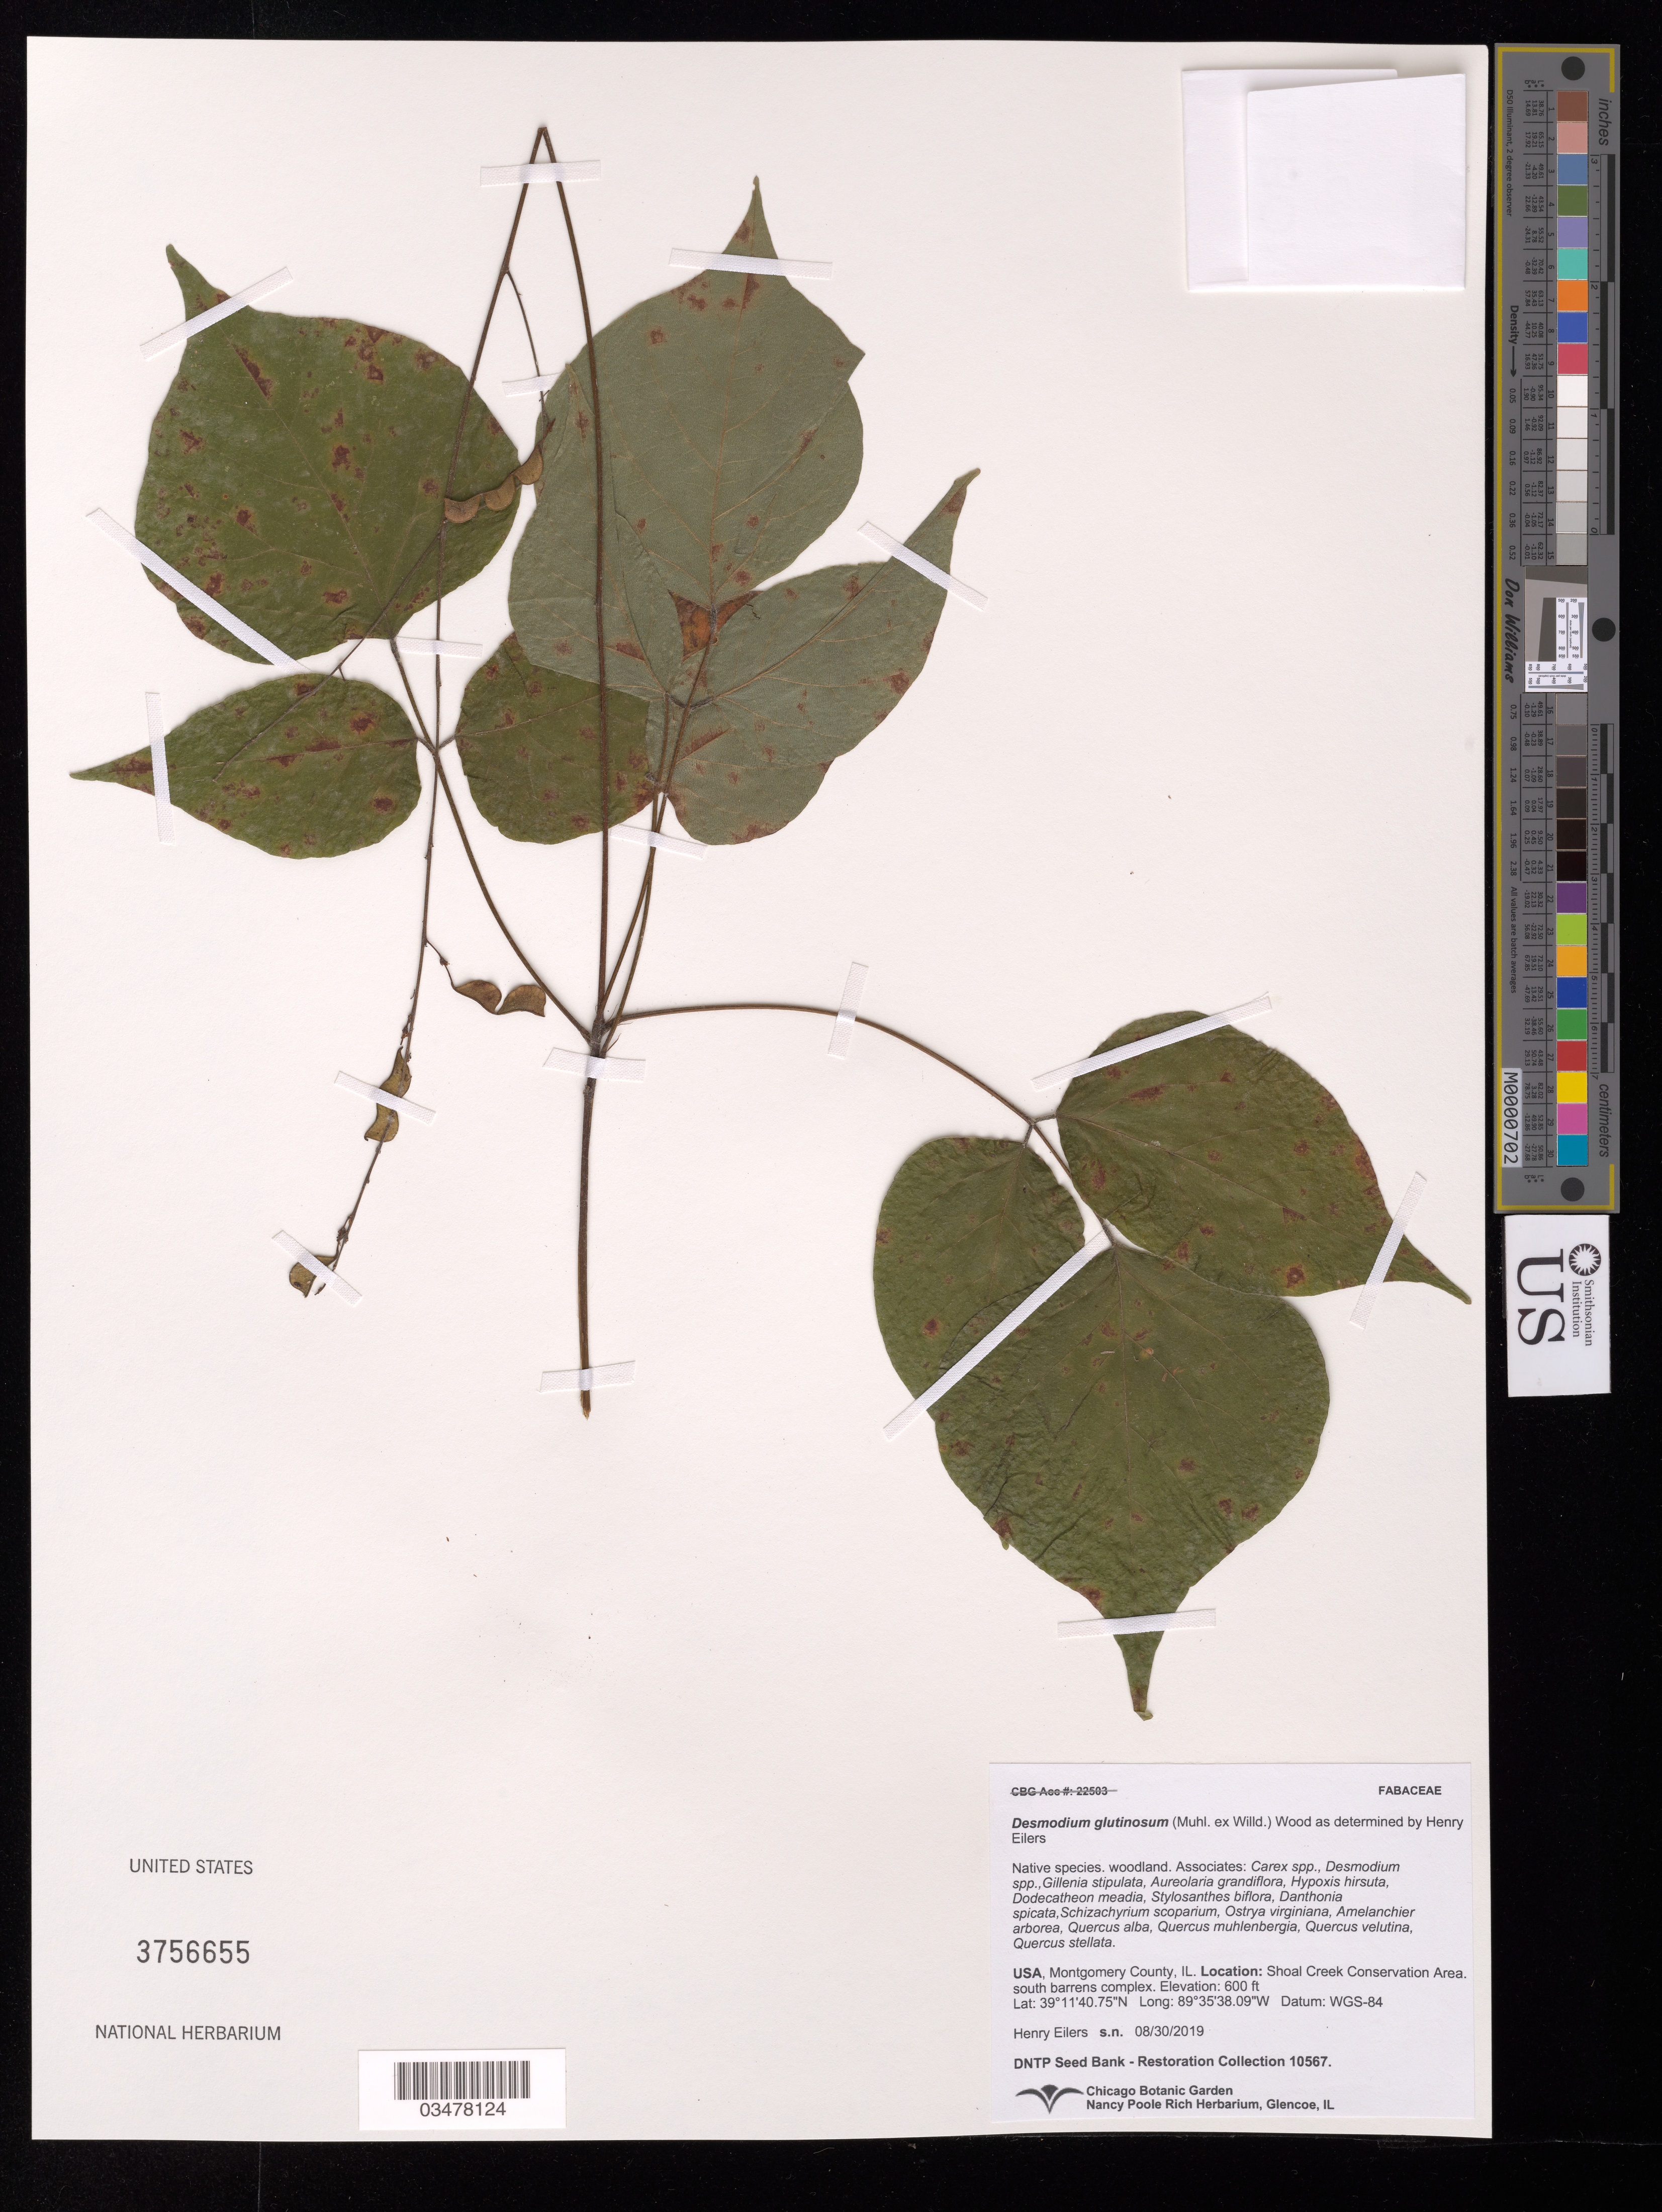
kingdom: Plantae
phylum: Tracheophyta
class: Magnoliopsida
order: Fabales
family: Fabaceae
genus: Desmodium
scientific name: Desmodium glutinosum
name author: (Muhl.) Alph. Wood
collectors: H. Eilers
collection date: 2019-08-30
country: United States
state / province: Illinois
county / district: Montgomery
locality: Shoal Creek Conservation Area, south barrens complex.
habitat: Woodland. With Carex sp., Hypoxis hirsuta, Quercus alba, etc.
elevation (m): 183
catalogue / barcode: US 3756655